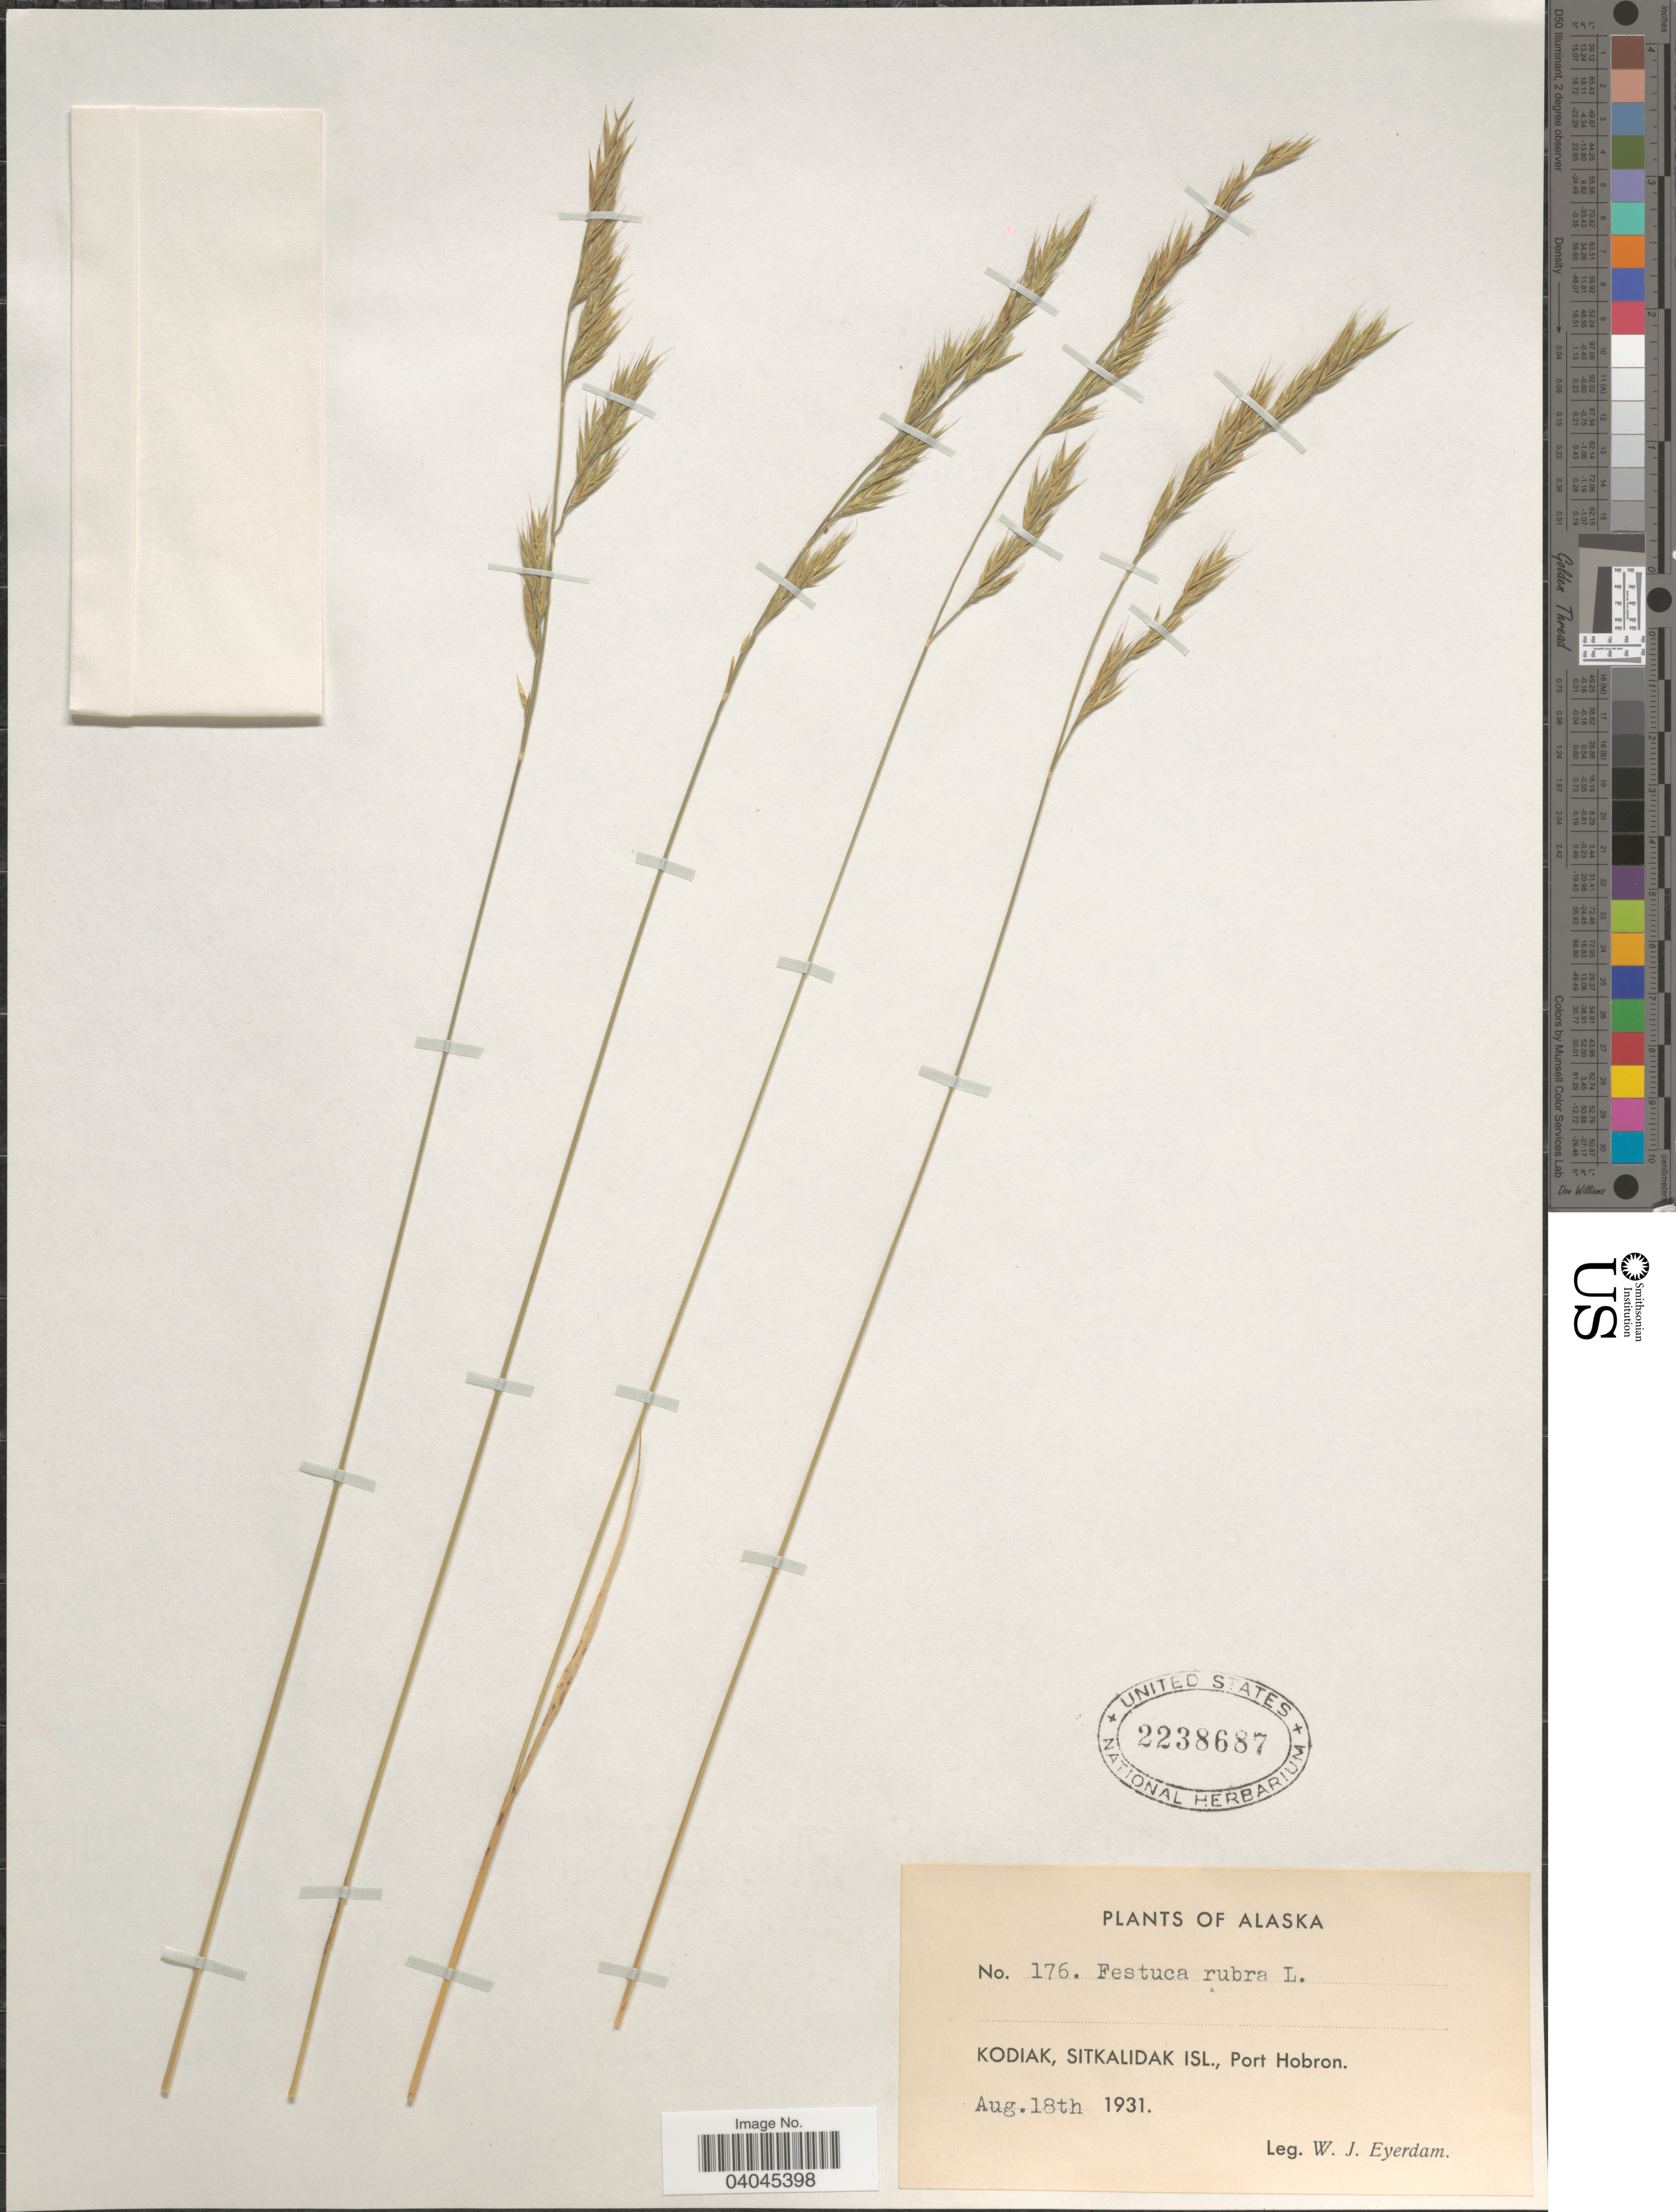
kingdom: Plantae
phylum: Tracheophyta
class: Liliopsida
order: Poales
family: Poaceae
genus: Festuca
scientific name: Festuca rubra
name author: L.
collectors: W. J. Eyerdam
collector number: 176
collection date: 1931-08-18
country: United States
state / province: Alaska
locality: Kodiak, Sitkalidak Isl., Port Hobron.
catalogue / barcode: US 2238687